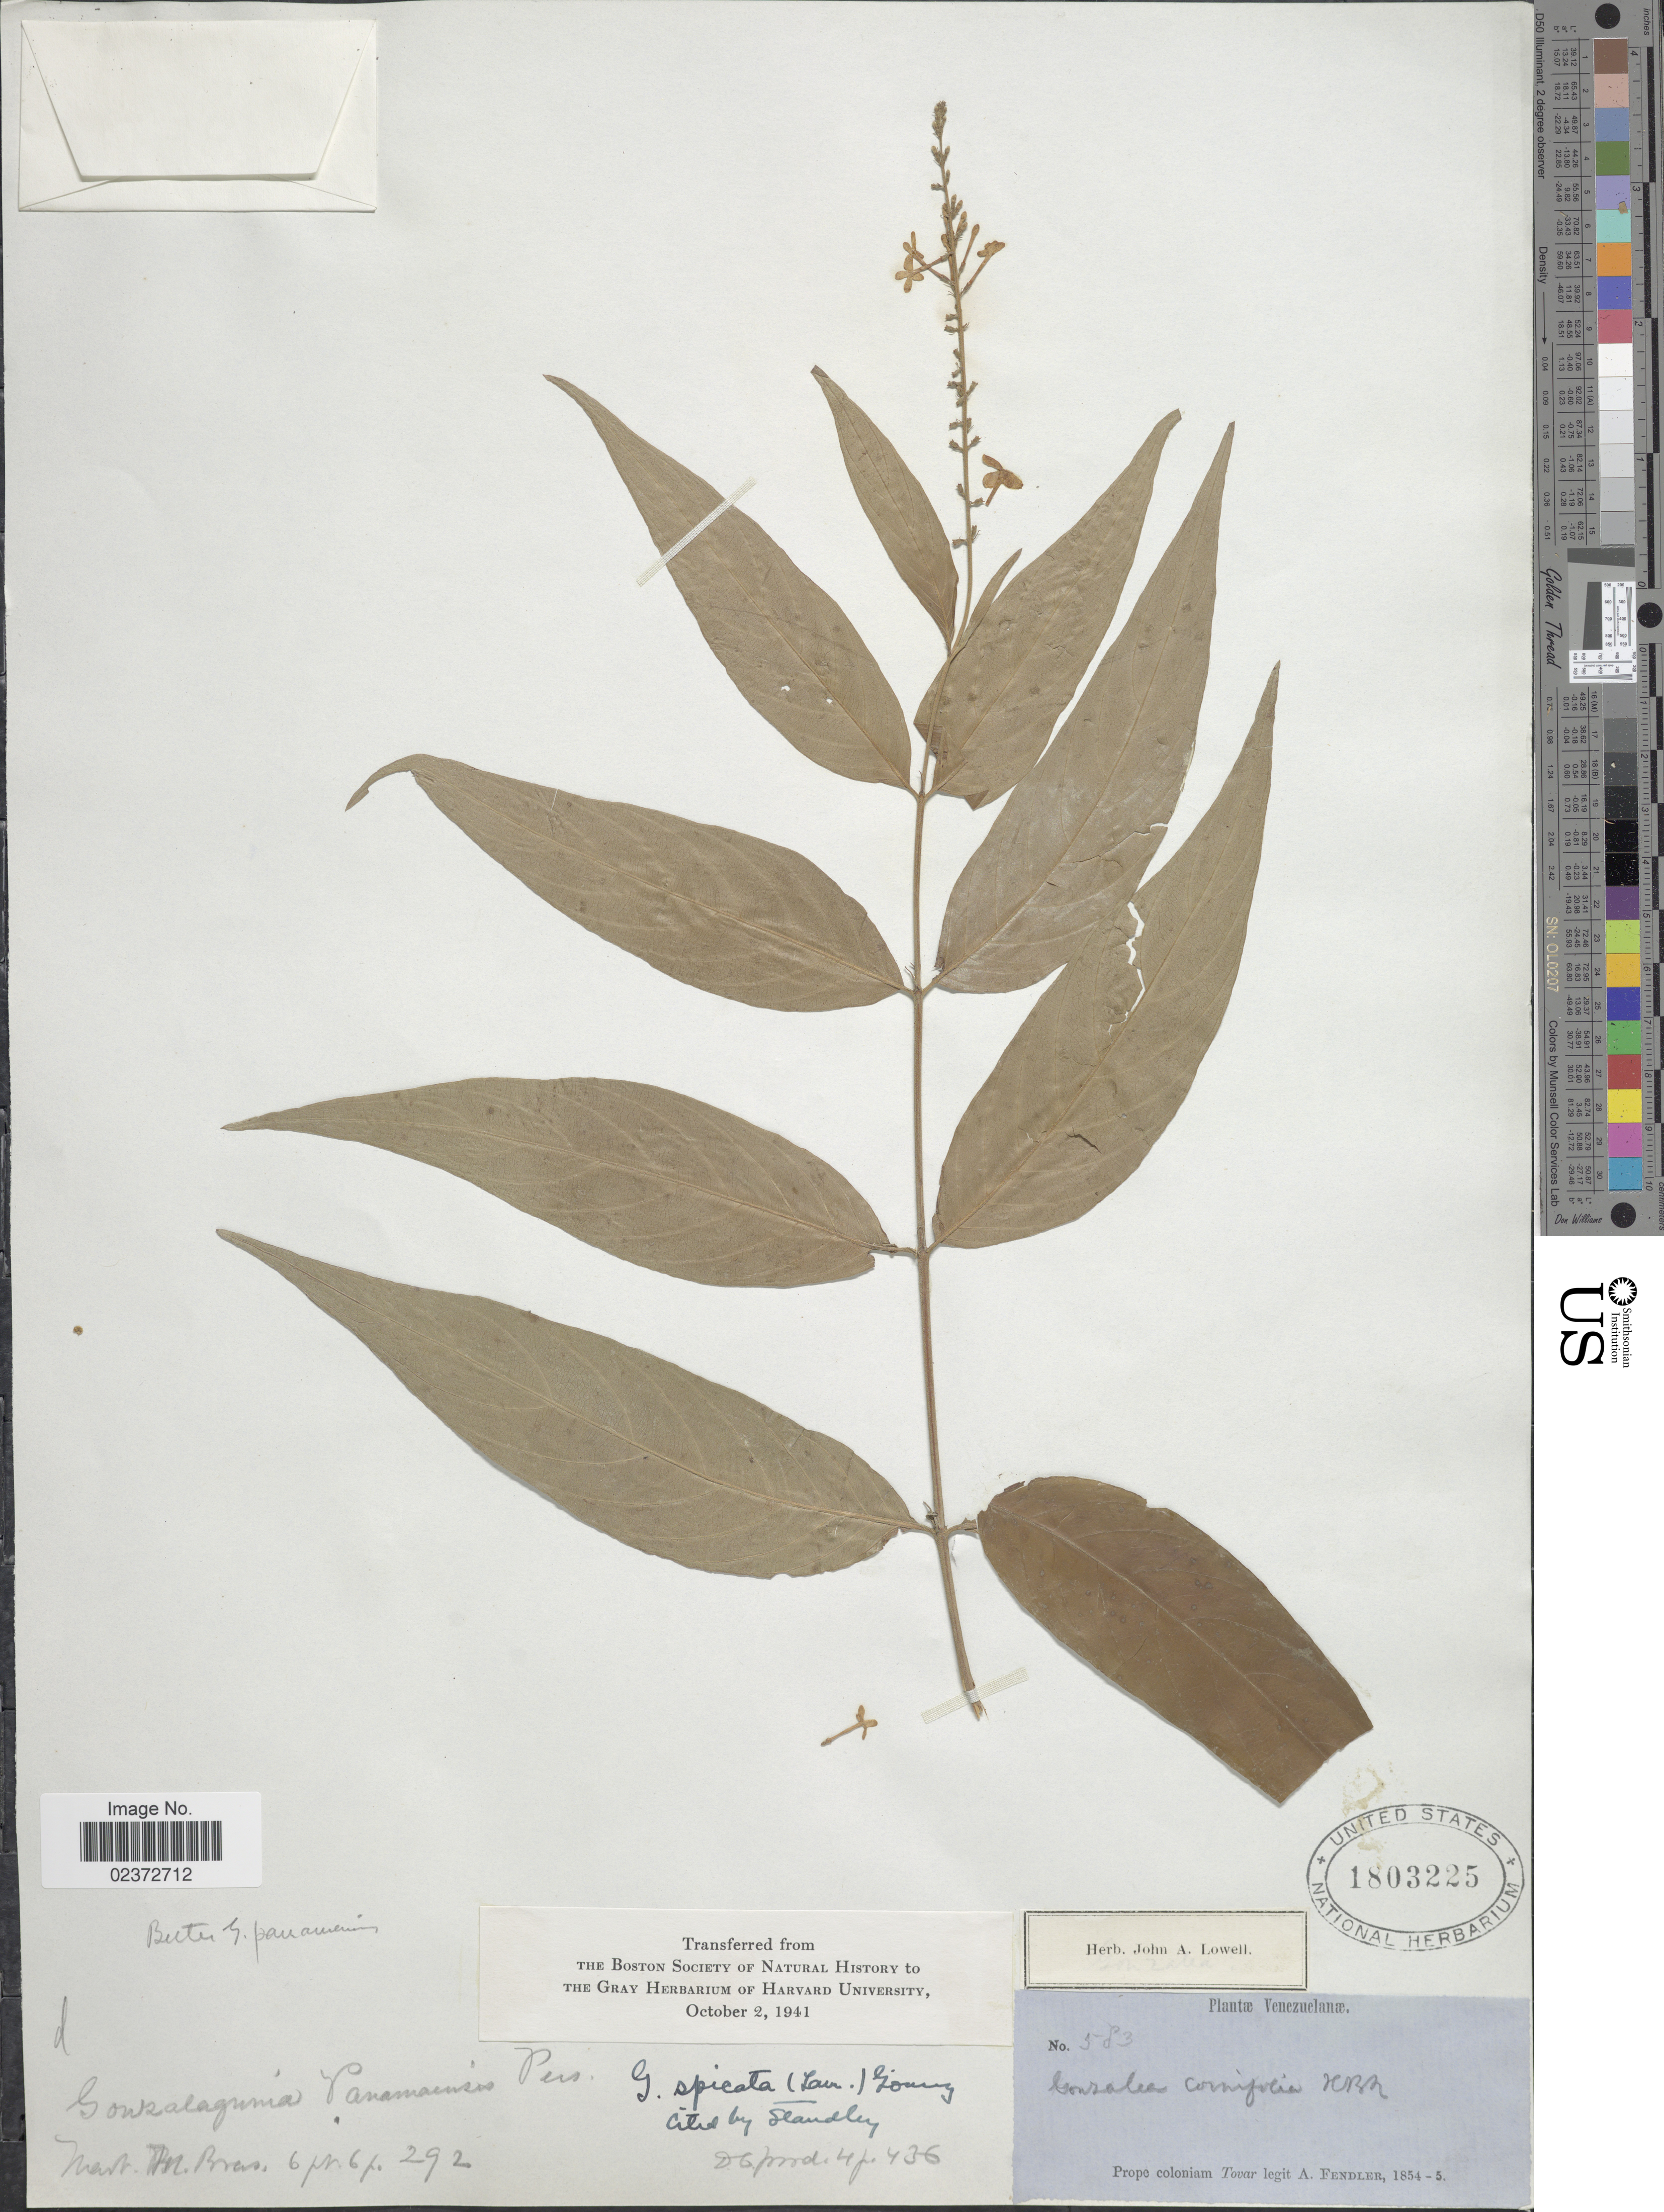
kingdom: Plantae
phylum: Tracheophyta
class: Magnoliopsida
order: Gentianales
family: Rubiaceae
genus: Gonzalagunia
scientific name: Gonzalagunia sp.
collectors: A. Fendler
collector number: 583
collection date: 1854/1855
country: Venezuela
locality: Prope coloniam Tovar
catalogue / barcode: US 1803225